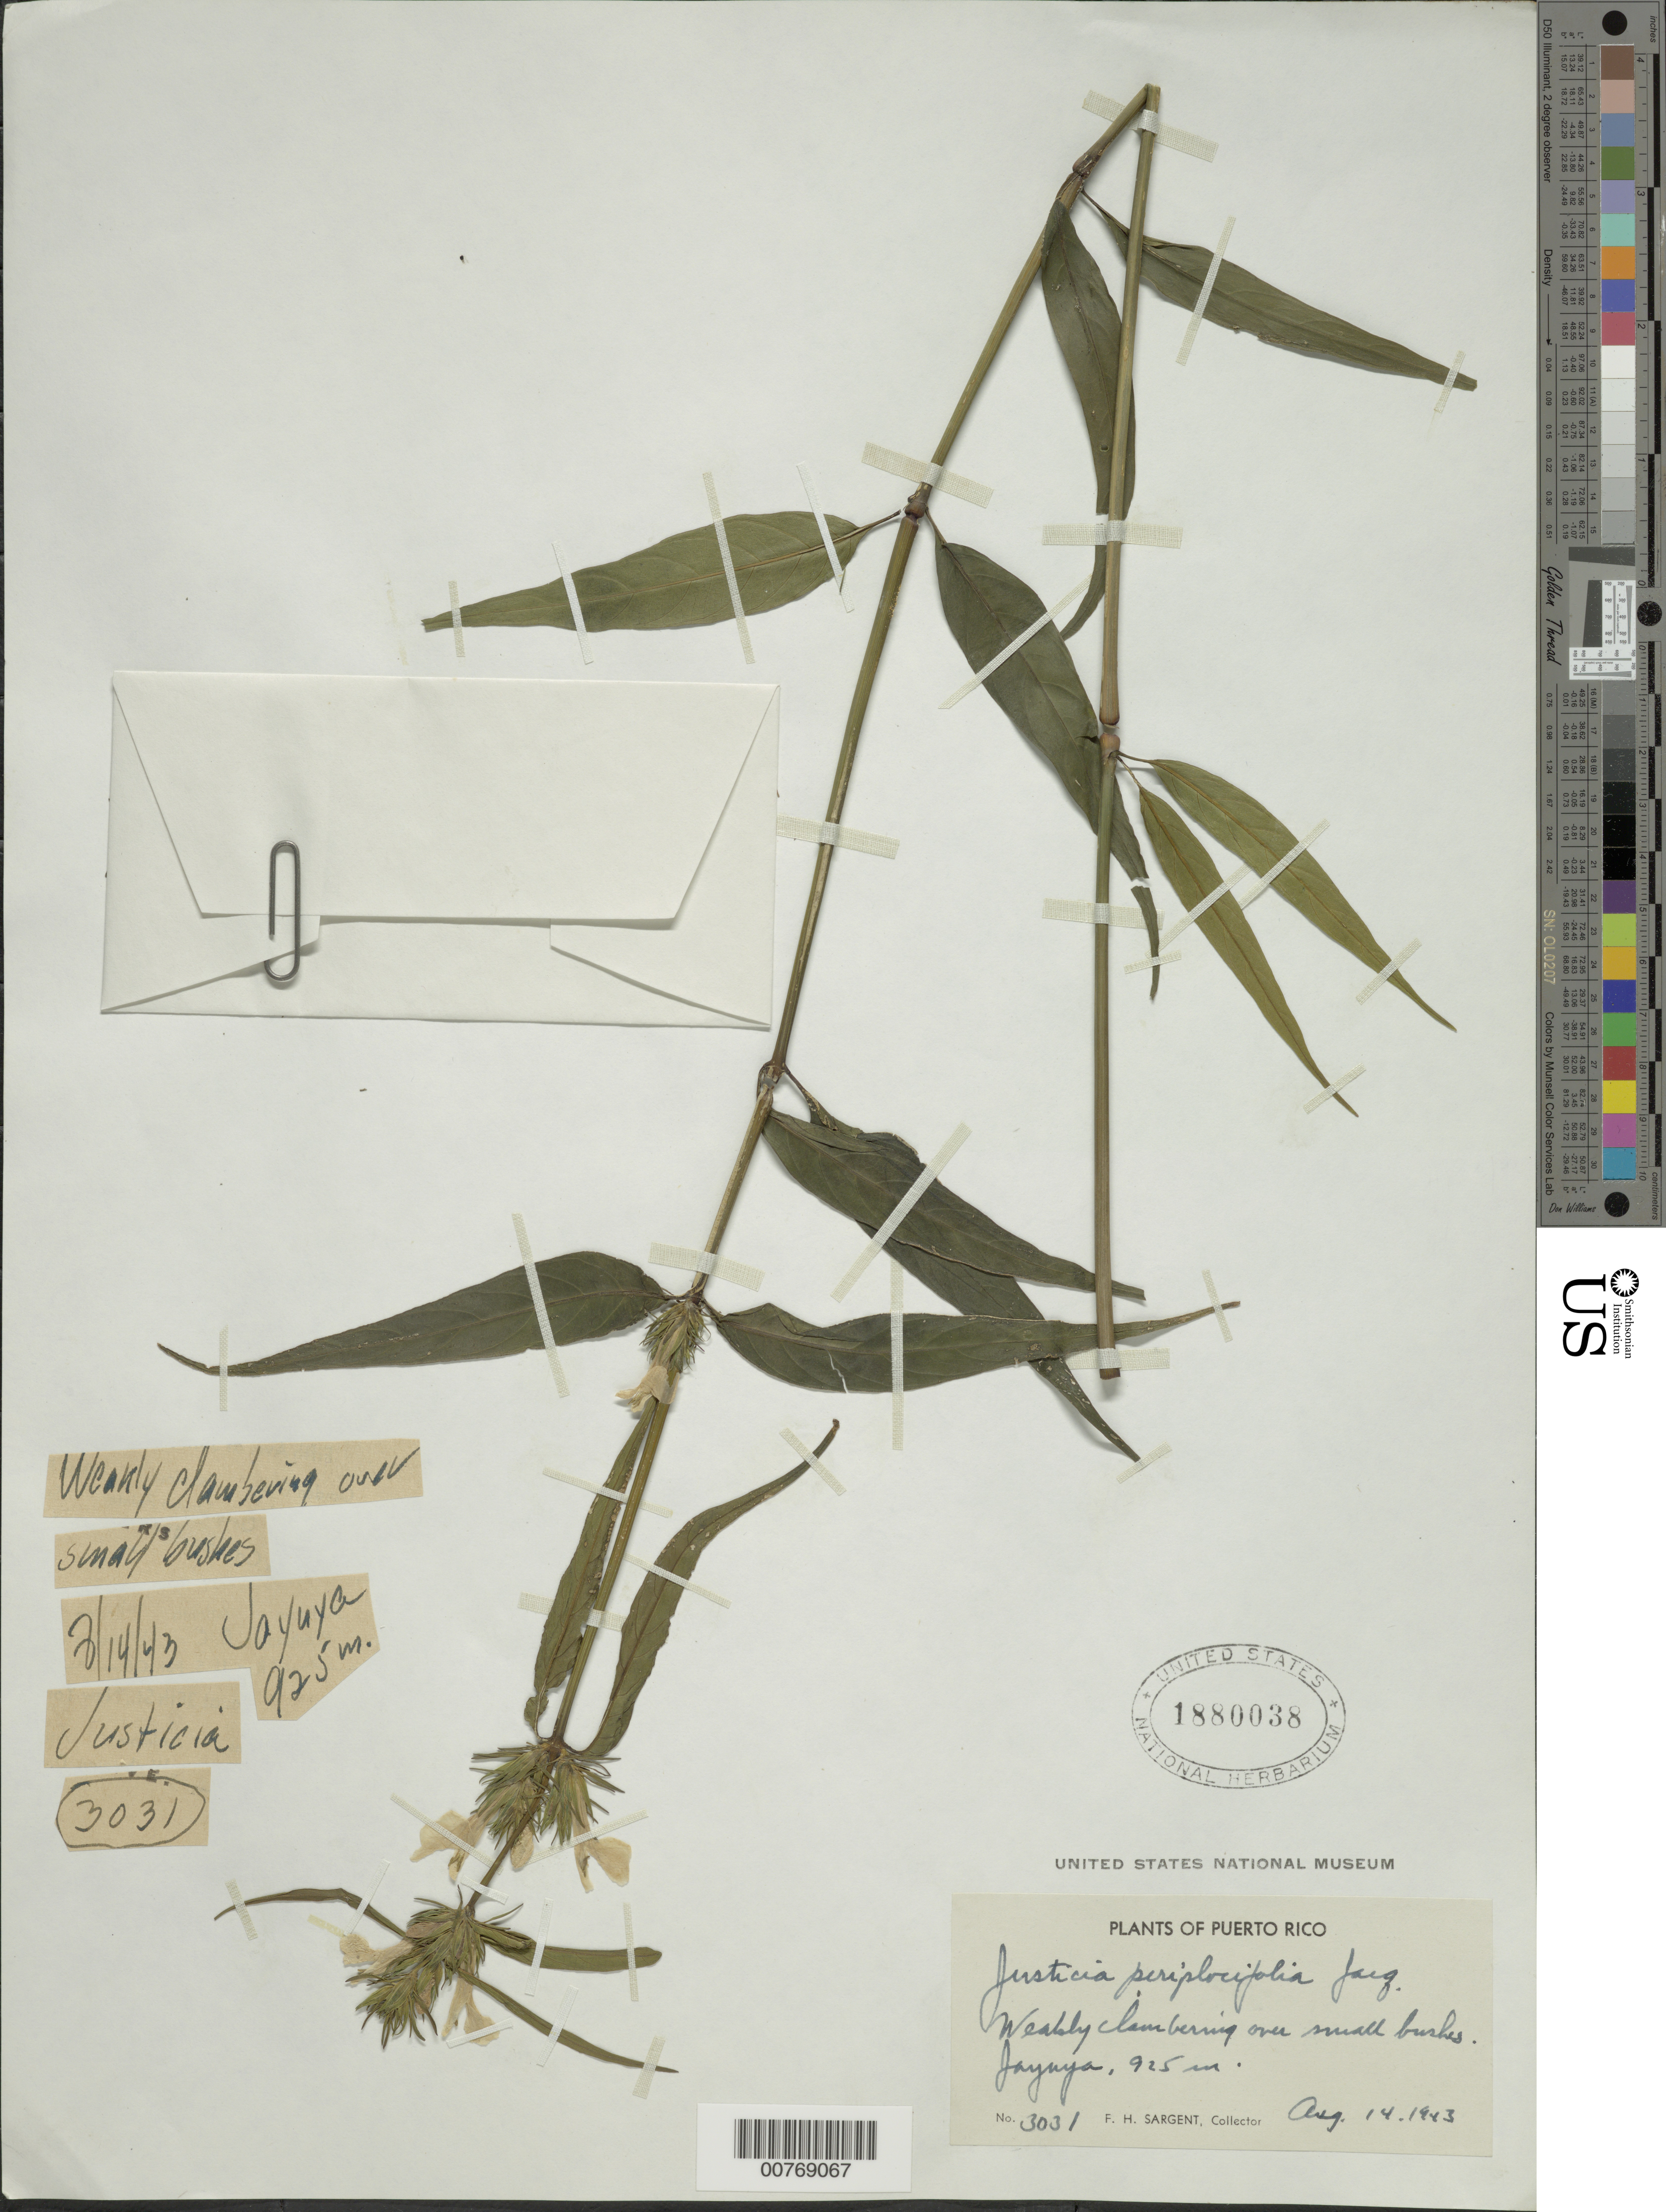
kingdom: Plantae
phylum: Tracheophyta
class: Magnoliopsida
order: Lamiales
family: Acanthaceae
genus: Justicia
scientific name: Justicia periplocifolia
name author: Jacq.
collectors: F. H. Sargent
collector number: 3031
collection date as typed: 14 Aug 1943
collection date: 1943-08-14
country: Puerto Rico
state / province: Jayuya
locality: Jayuya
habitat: Weakly clambering over small bushes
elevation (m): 925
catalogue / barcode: US 1880038